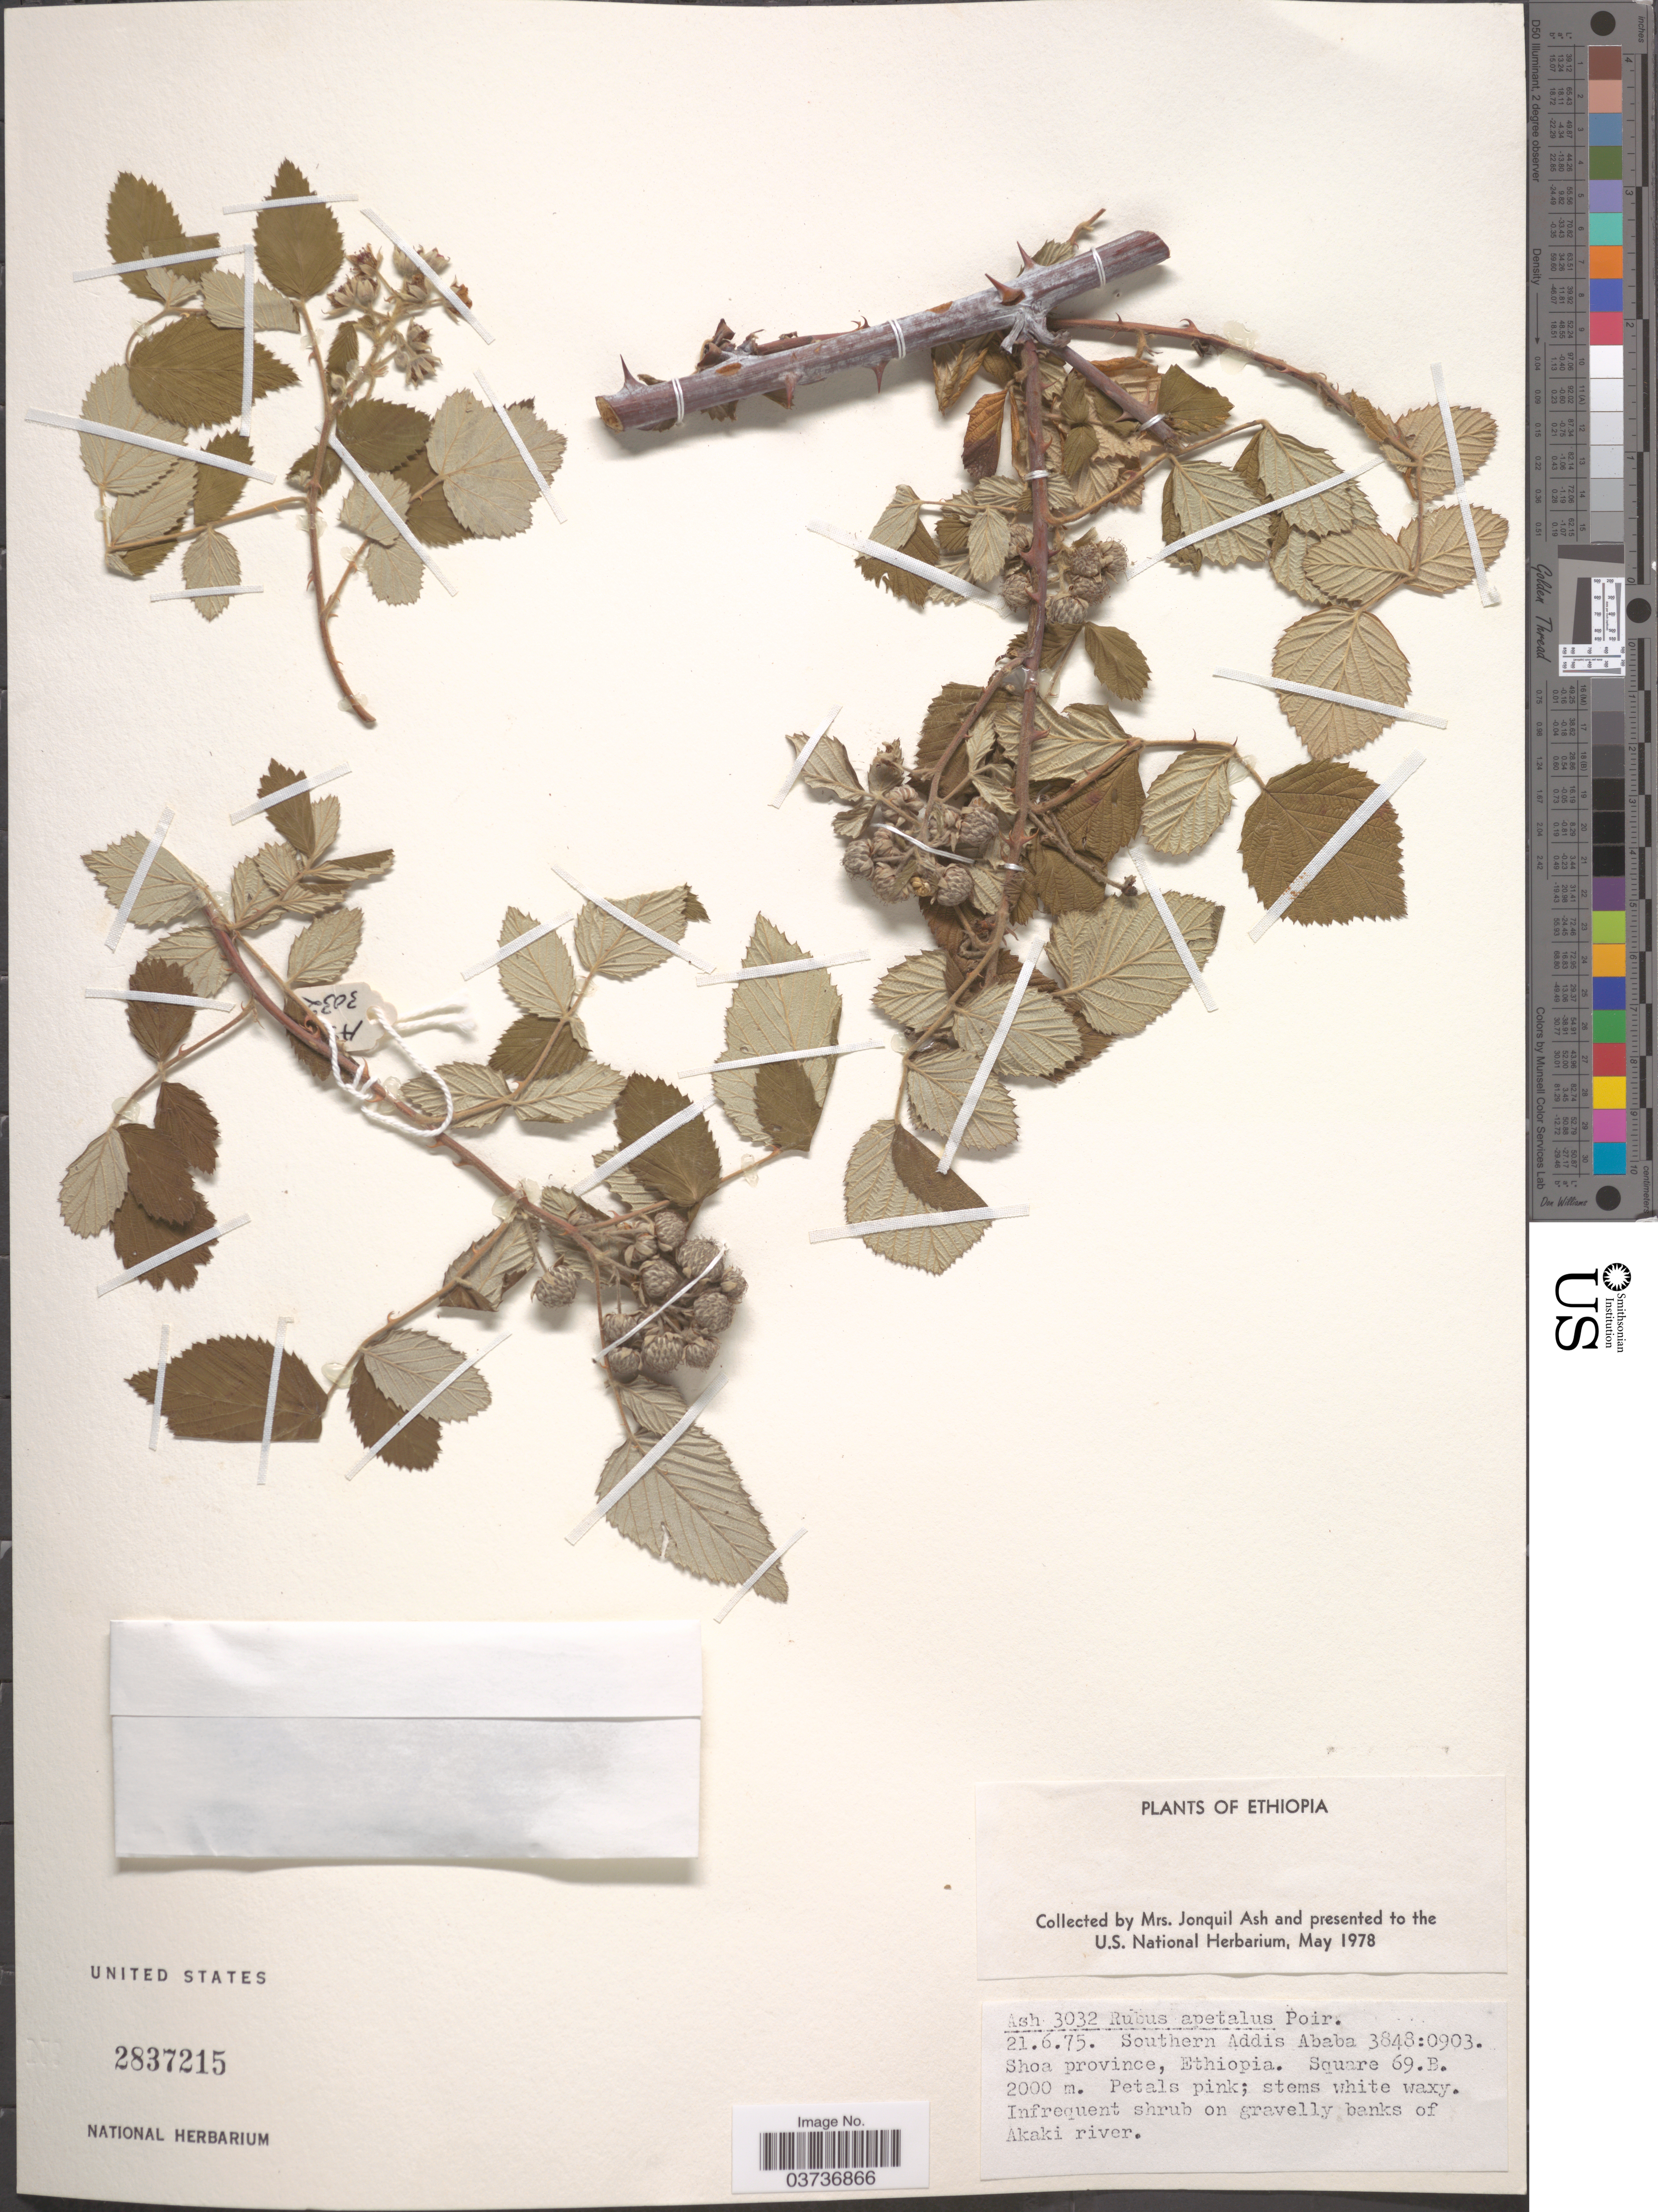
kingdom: Plantae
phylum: Tracheophyta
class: Magnoliopsida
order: Rosales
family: Rosaceae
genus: Rubus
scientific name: Rubus apetalus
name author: Poir.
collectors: J. Ash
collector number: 3032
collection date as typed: Transcribed d/m/y: 21/6/75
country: Ethiopia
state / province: Addis Ababa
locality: Southern Addis Ababa 3848:0903. Shoa province. Square 69.B. Banks of Akaki river.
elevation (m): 2000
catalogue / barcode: US 2837215